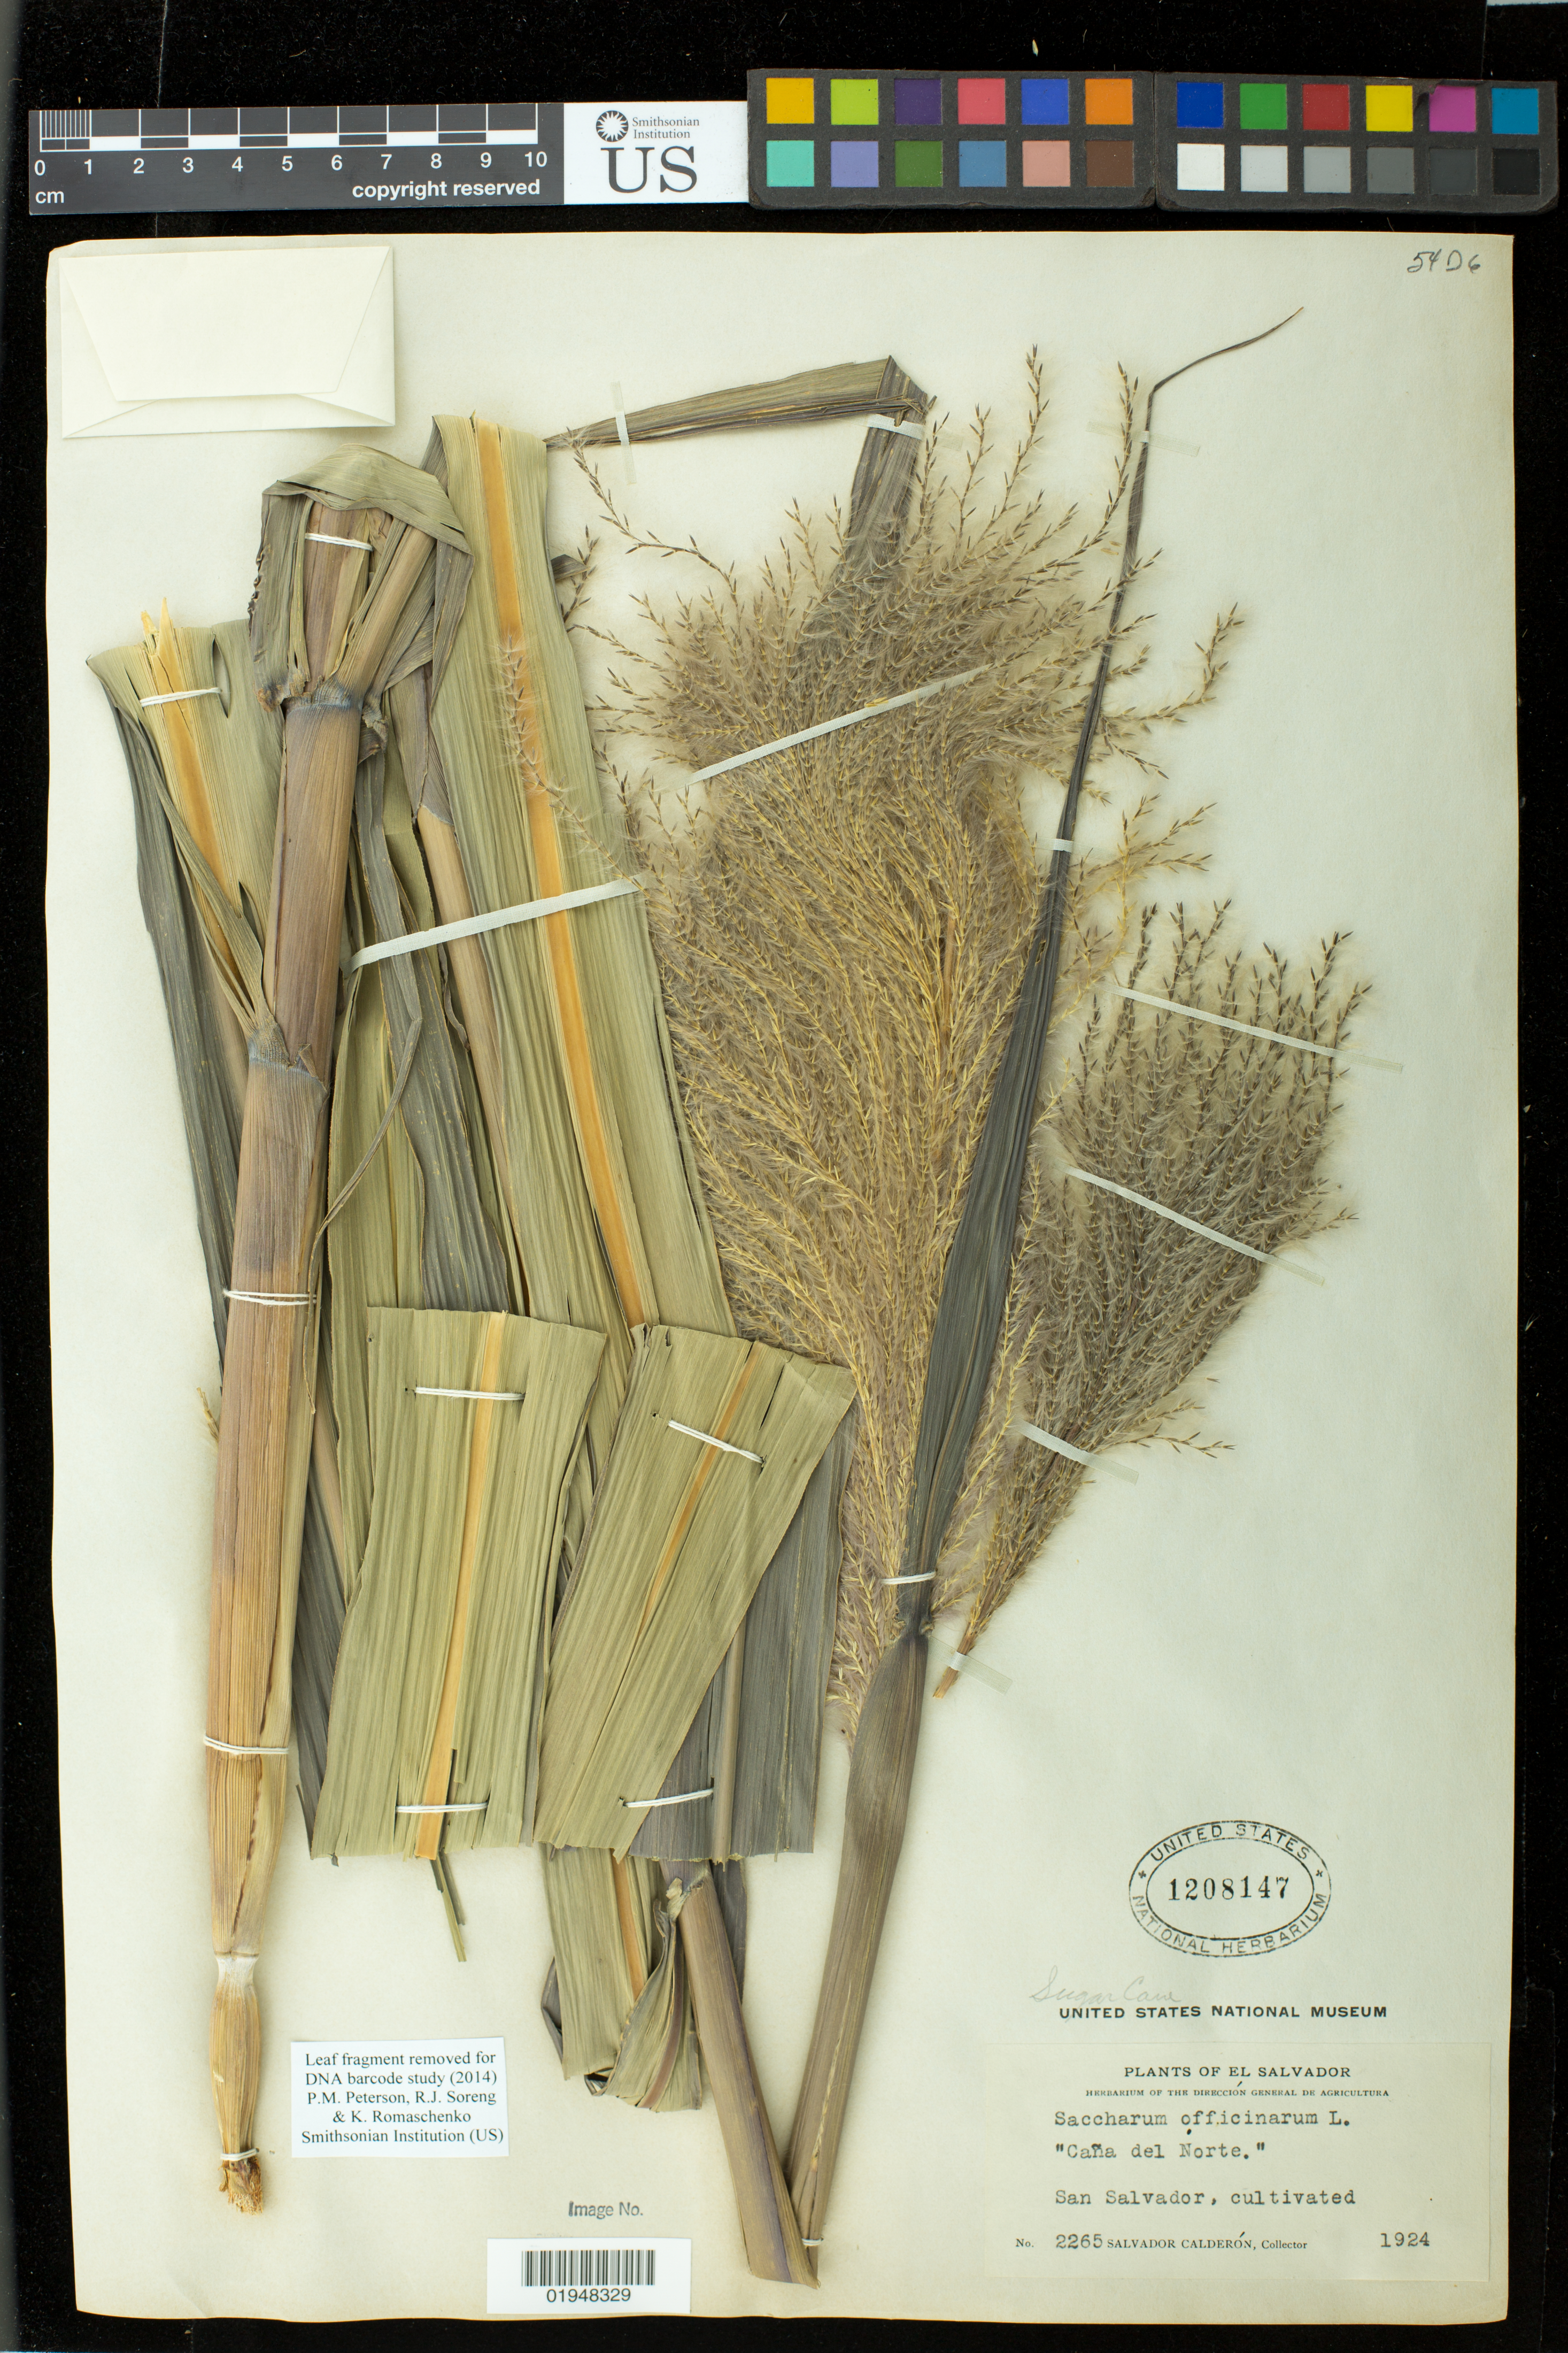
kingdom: Plantae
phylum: Tracheophyta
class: Liliopsida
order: Poales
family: Poaceae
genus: Saccharum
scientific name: Saccharum officinarum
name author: L.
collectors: S. Calderon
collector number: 2265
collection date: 1924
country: El Salvador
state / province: San Salvador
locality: San Salvador, cultivated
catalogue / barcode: US 1208147